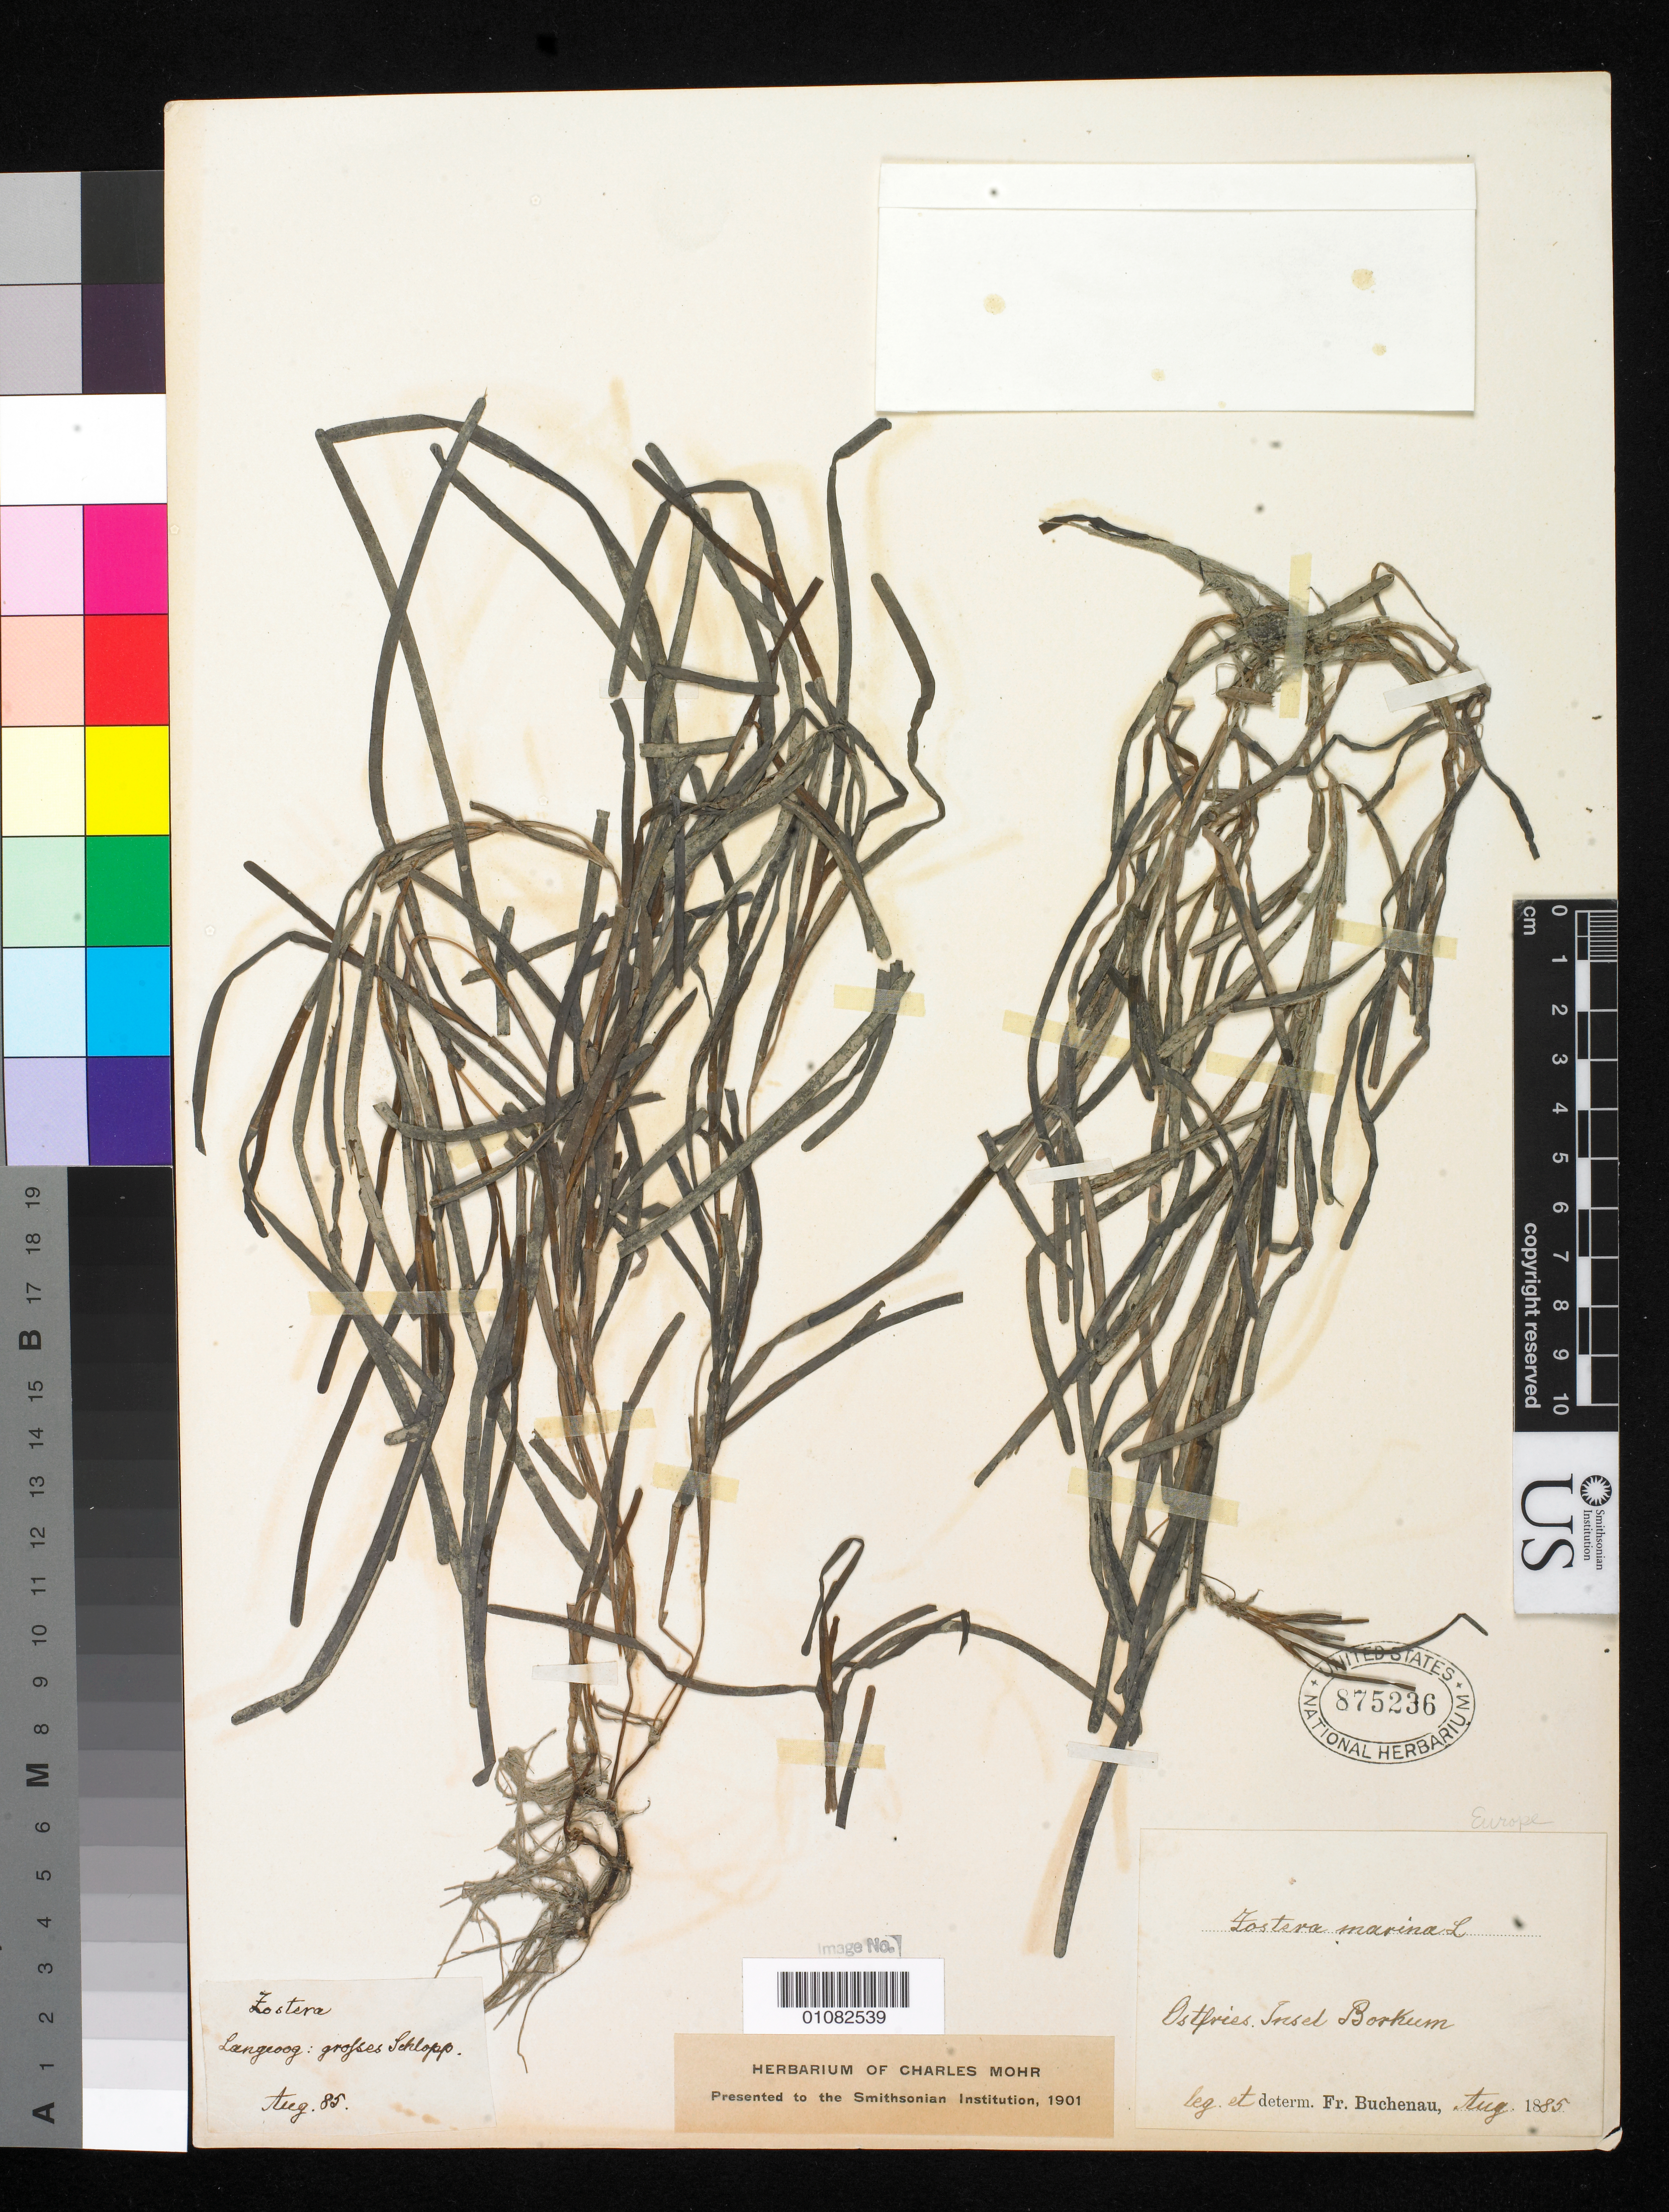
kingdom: Plantae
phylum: Tracheophyta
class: Liliopsida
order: Alismatales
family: Zosteraceae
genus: Zostera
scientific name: Zostera marina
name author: L.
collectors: Mohr, C. T. (herbarium)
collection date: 1885-08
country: Germany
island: Borkum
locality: Borkum, Ostfriesischen Inseln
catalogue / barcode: US 875236